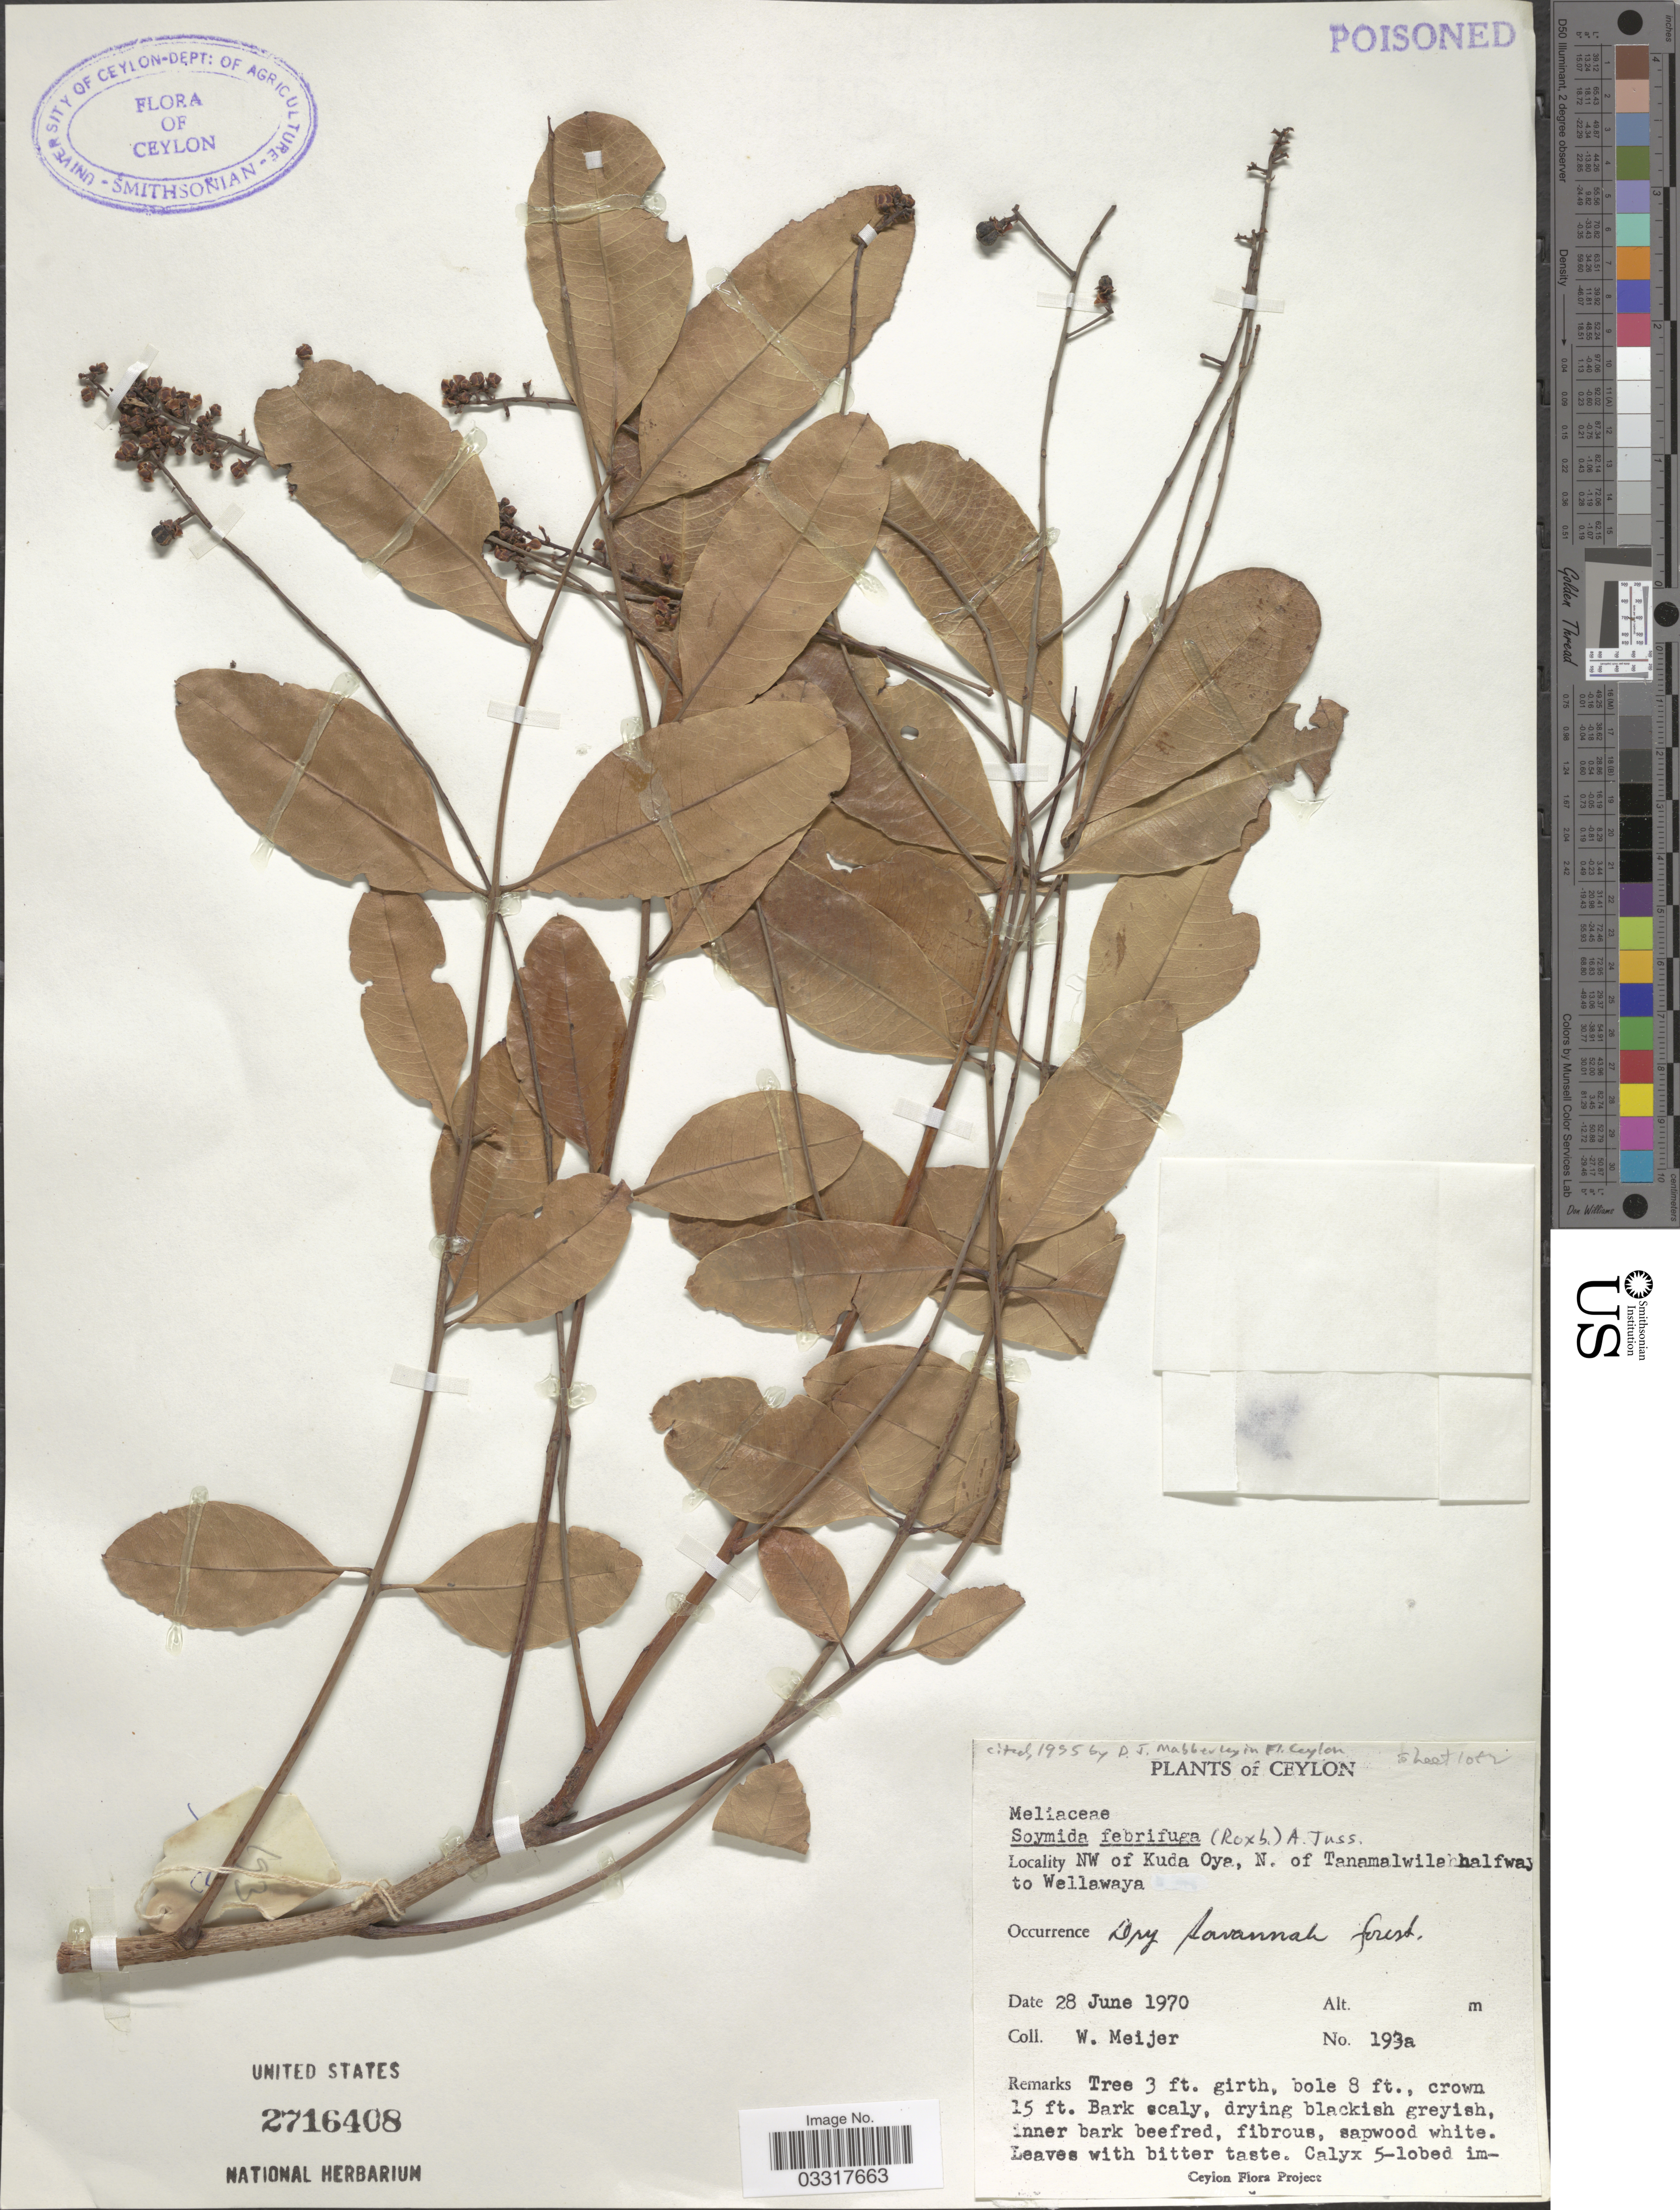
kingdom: Plantae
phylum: Tracheophyta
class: Magnoliopsida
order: Sapindales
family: Meliaceae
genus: Soymida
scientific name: Soymida febrifuga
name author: (Roxb.) A. Juss.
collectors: W. Meijer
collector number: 193a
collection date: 1970-06-28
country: Sri Lanka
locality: Ceylon, NW of Kuda Oya, N. of Tanamalwila halfway to Wellawaya.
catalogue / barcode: US 2716408